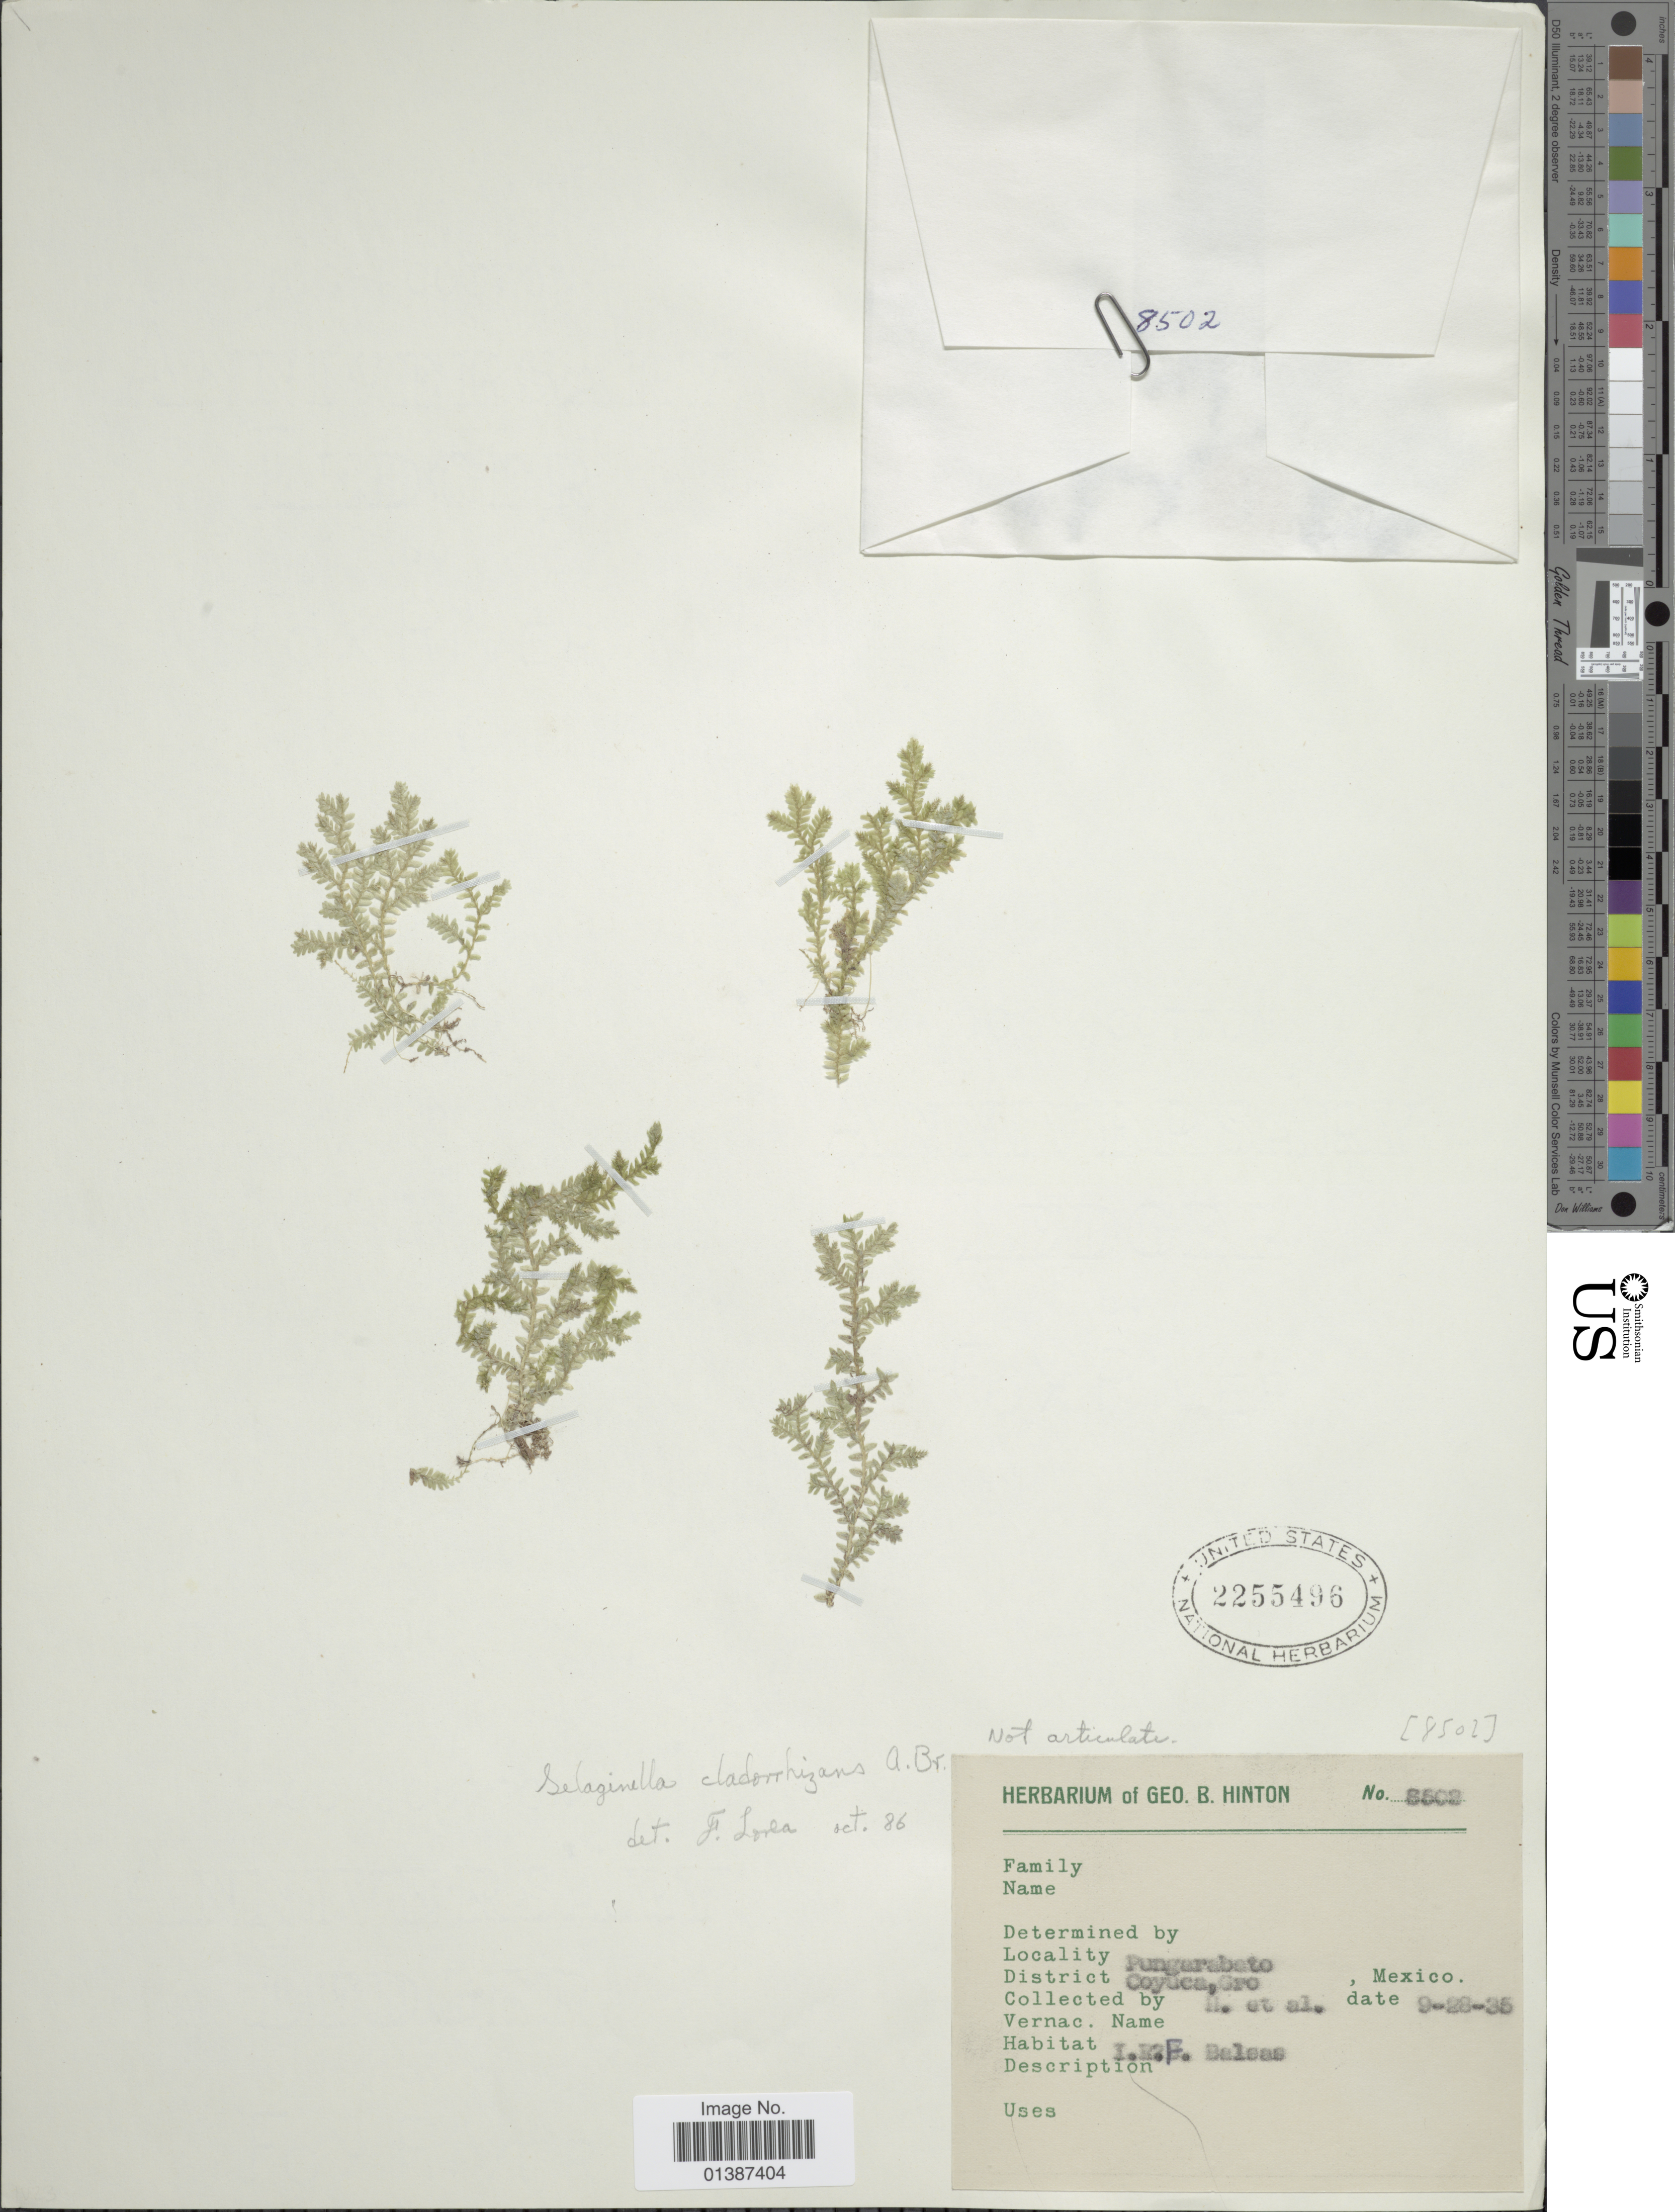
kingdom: Plantae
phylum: Tracheophyta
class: Lycopodiopsida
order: Selaginellales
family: Selaginellaceae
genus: Selaginella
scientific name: Selaginella cladorrhizans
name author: A. Br.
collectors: G. B. Hinton & et al.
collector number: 8502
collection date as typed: Transcribed d/m/y: 28/9/35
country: Mexico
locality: Pungarabato, District Coyuca, Gro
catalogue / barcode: US 2255496